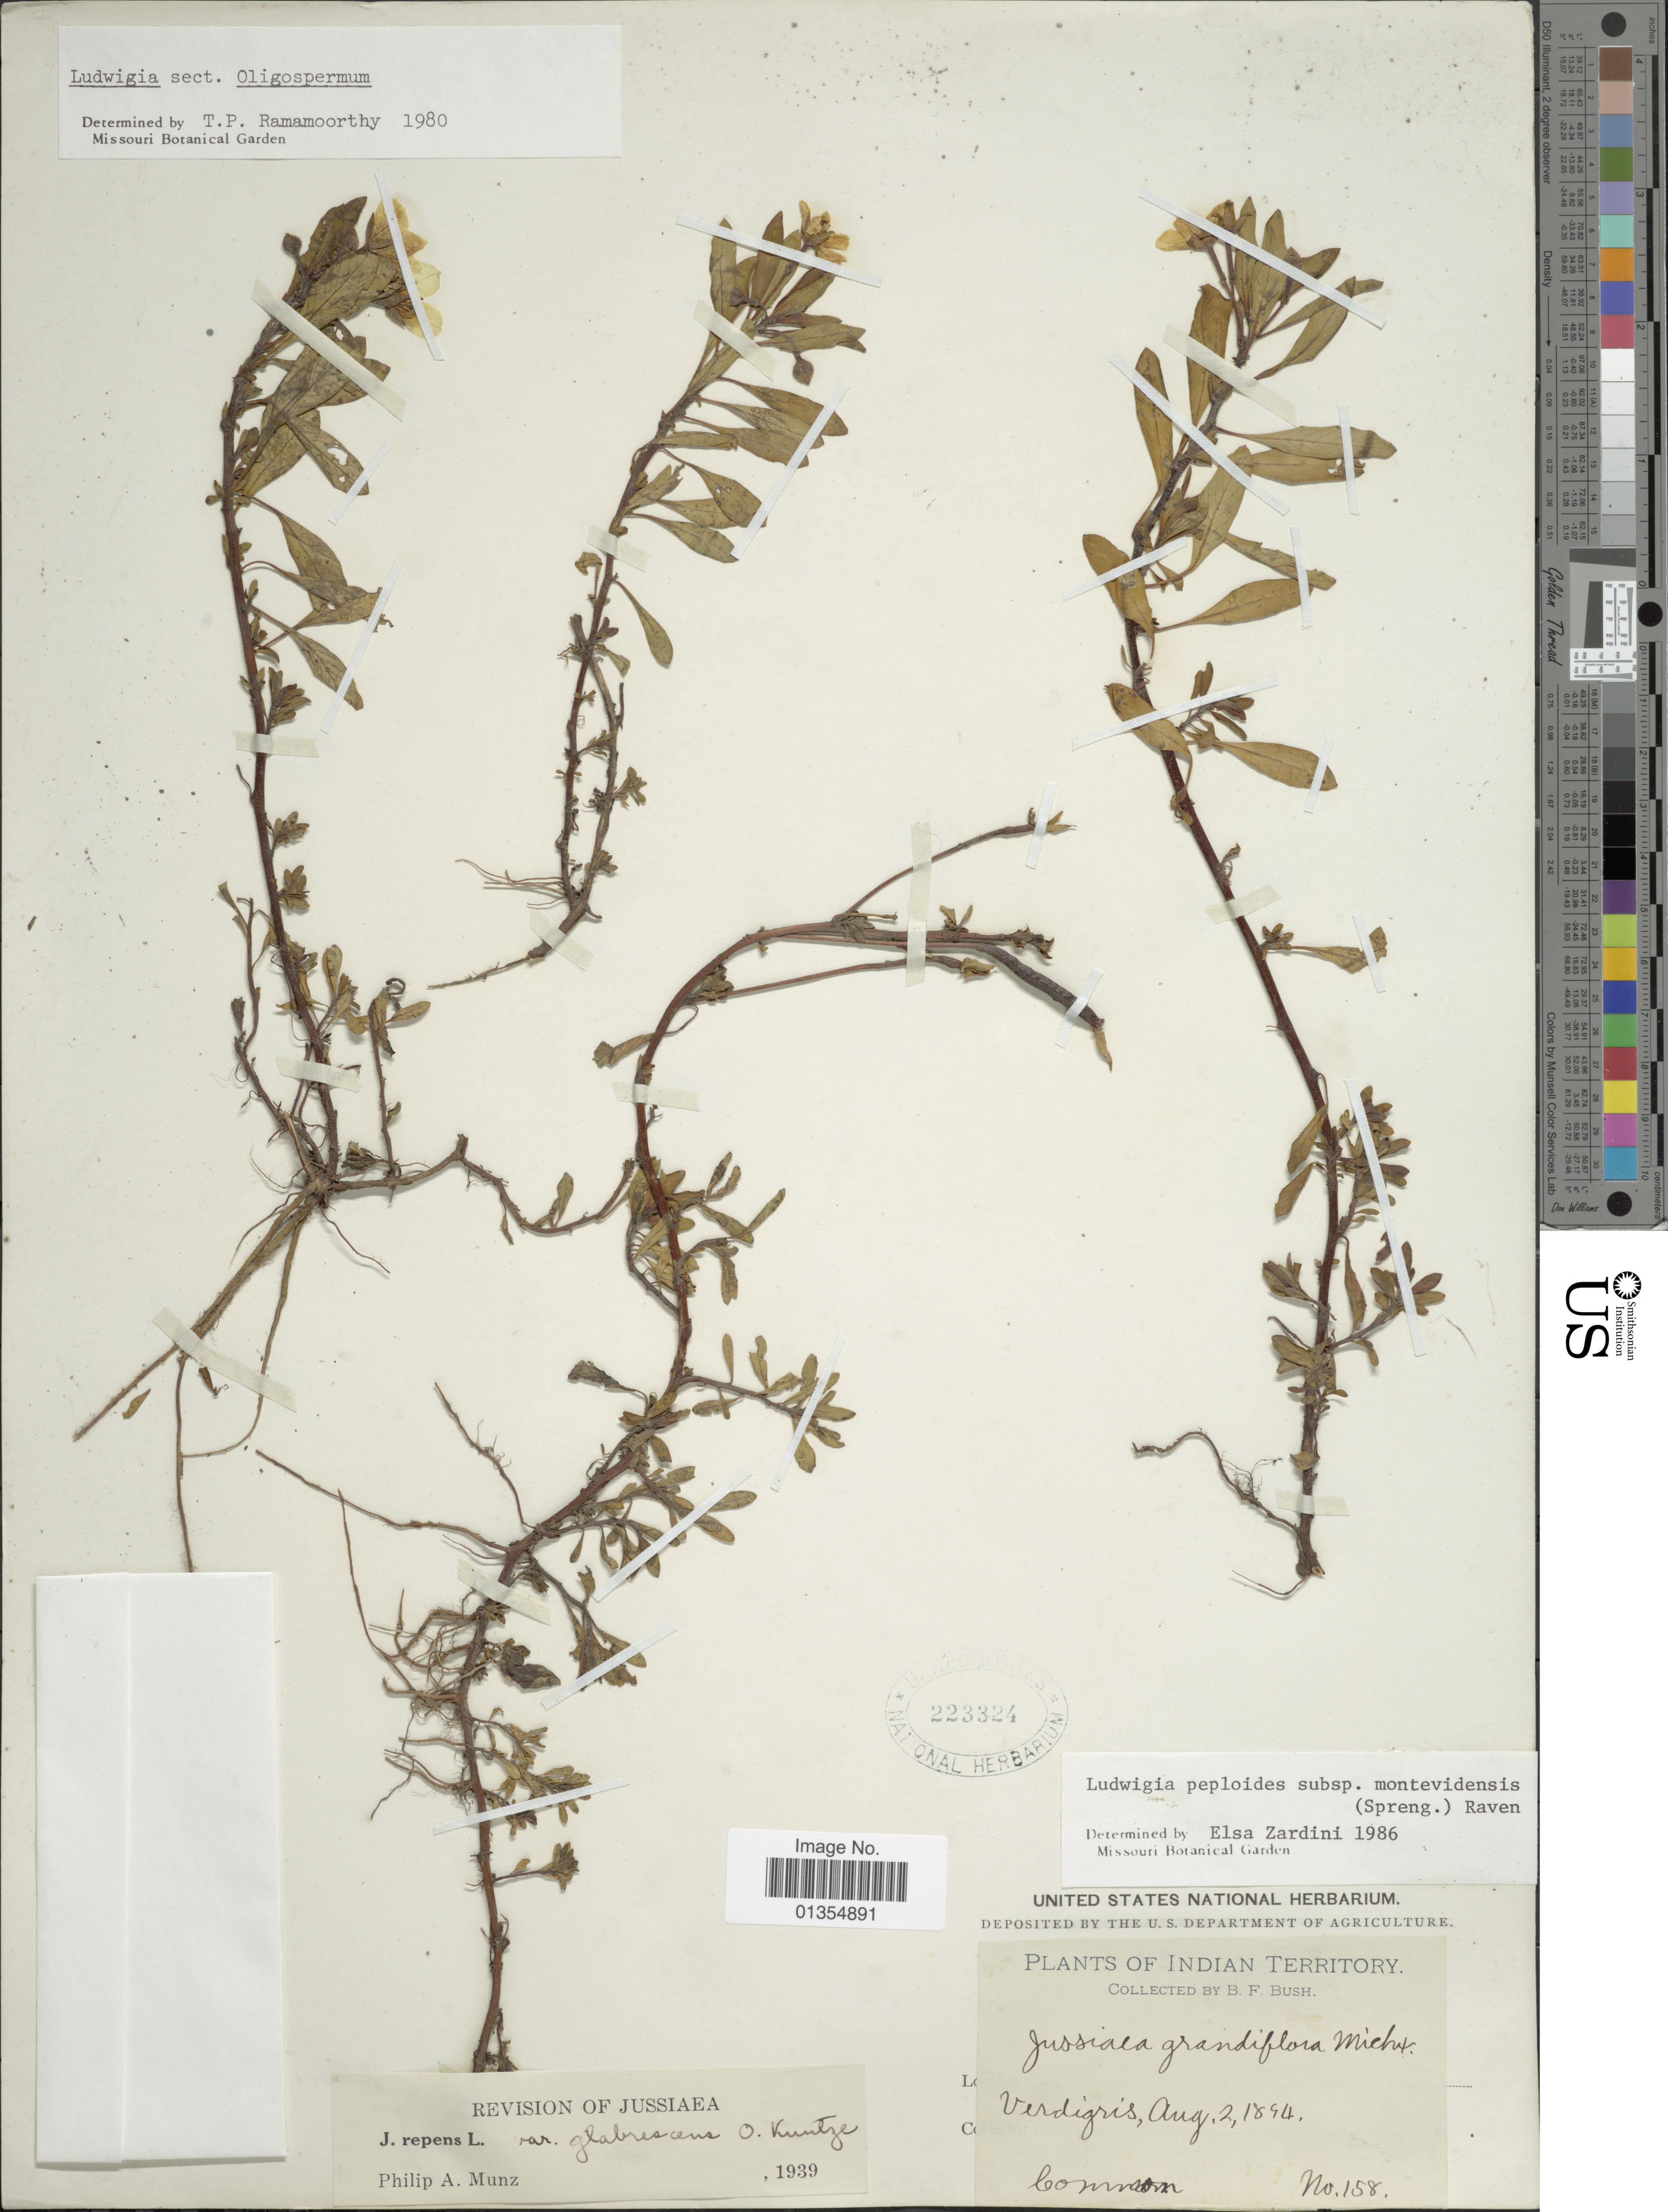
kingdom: Plantae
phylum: Tracheophyta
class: Magnoliopsida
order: Myrtales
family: Onagraceae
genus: Ludwigia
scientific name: Ludwigia peploides subsp. glabrescens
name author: (Kuntze) P.H. Raven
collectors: B. F. Bush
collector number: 158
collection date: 1894-08-02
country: United States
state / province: Oklahoma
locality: Indian Territory, Verdigris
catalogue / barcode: US 223324